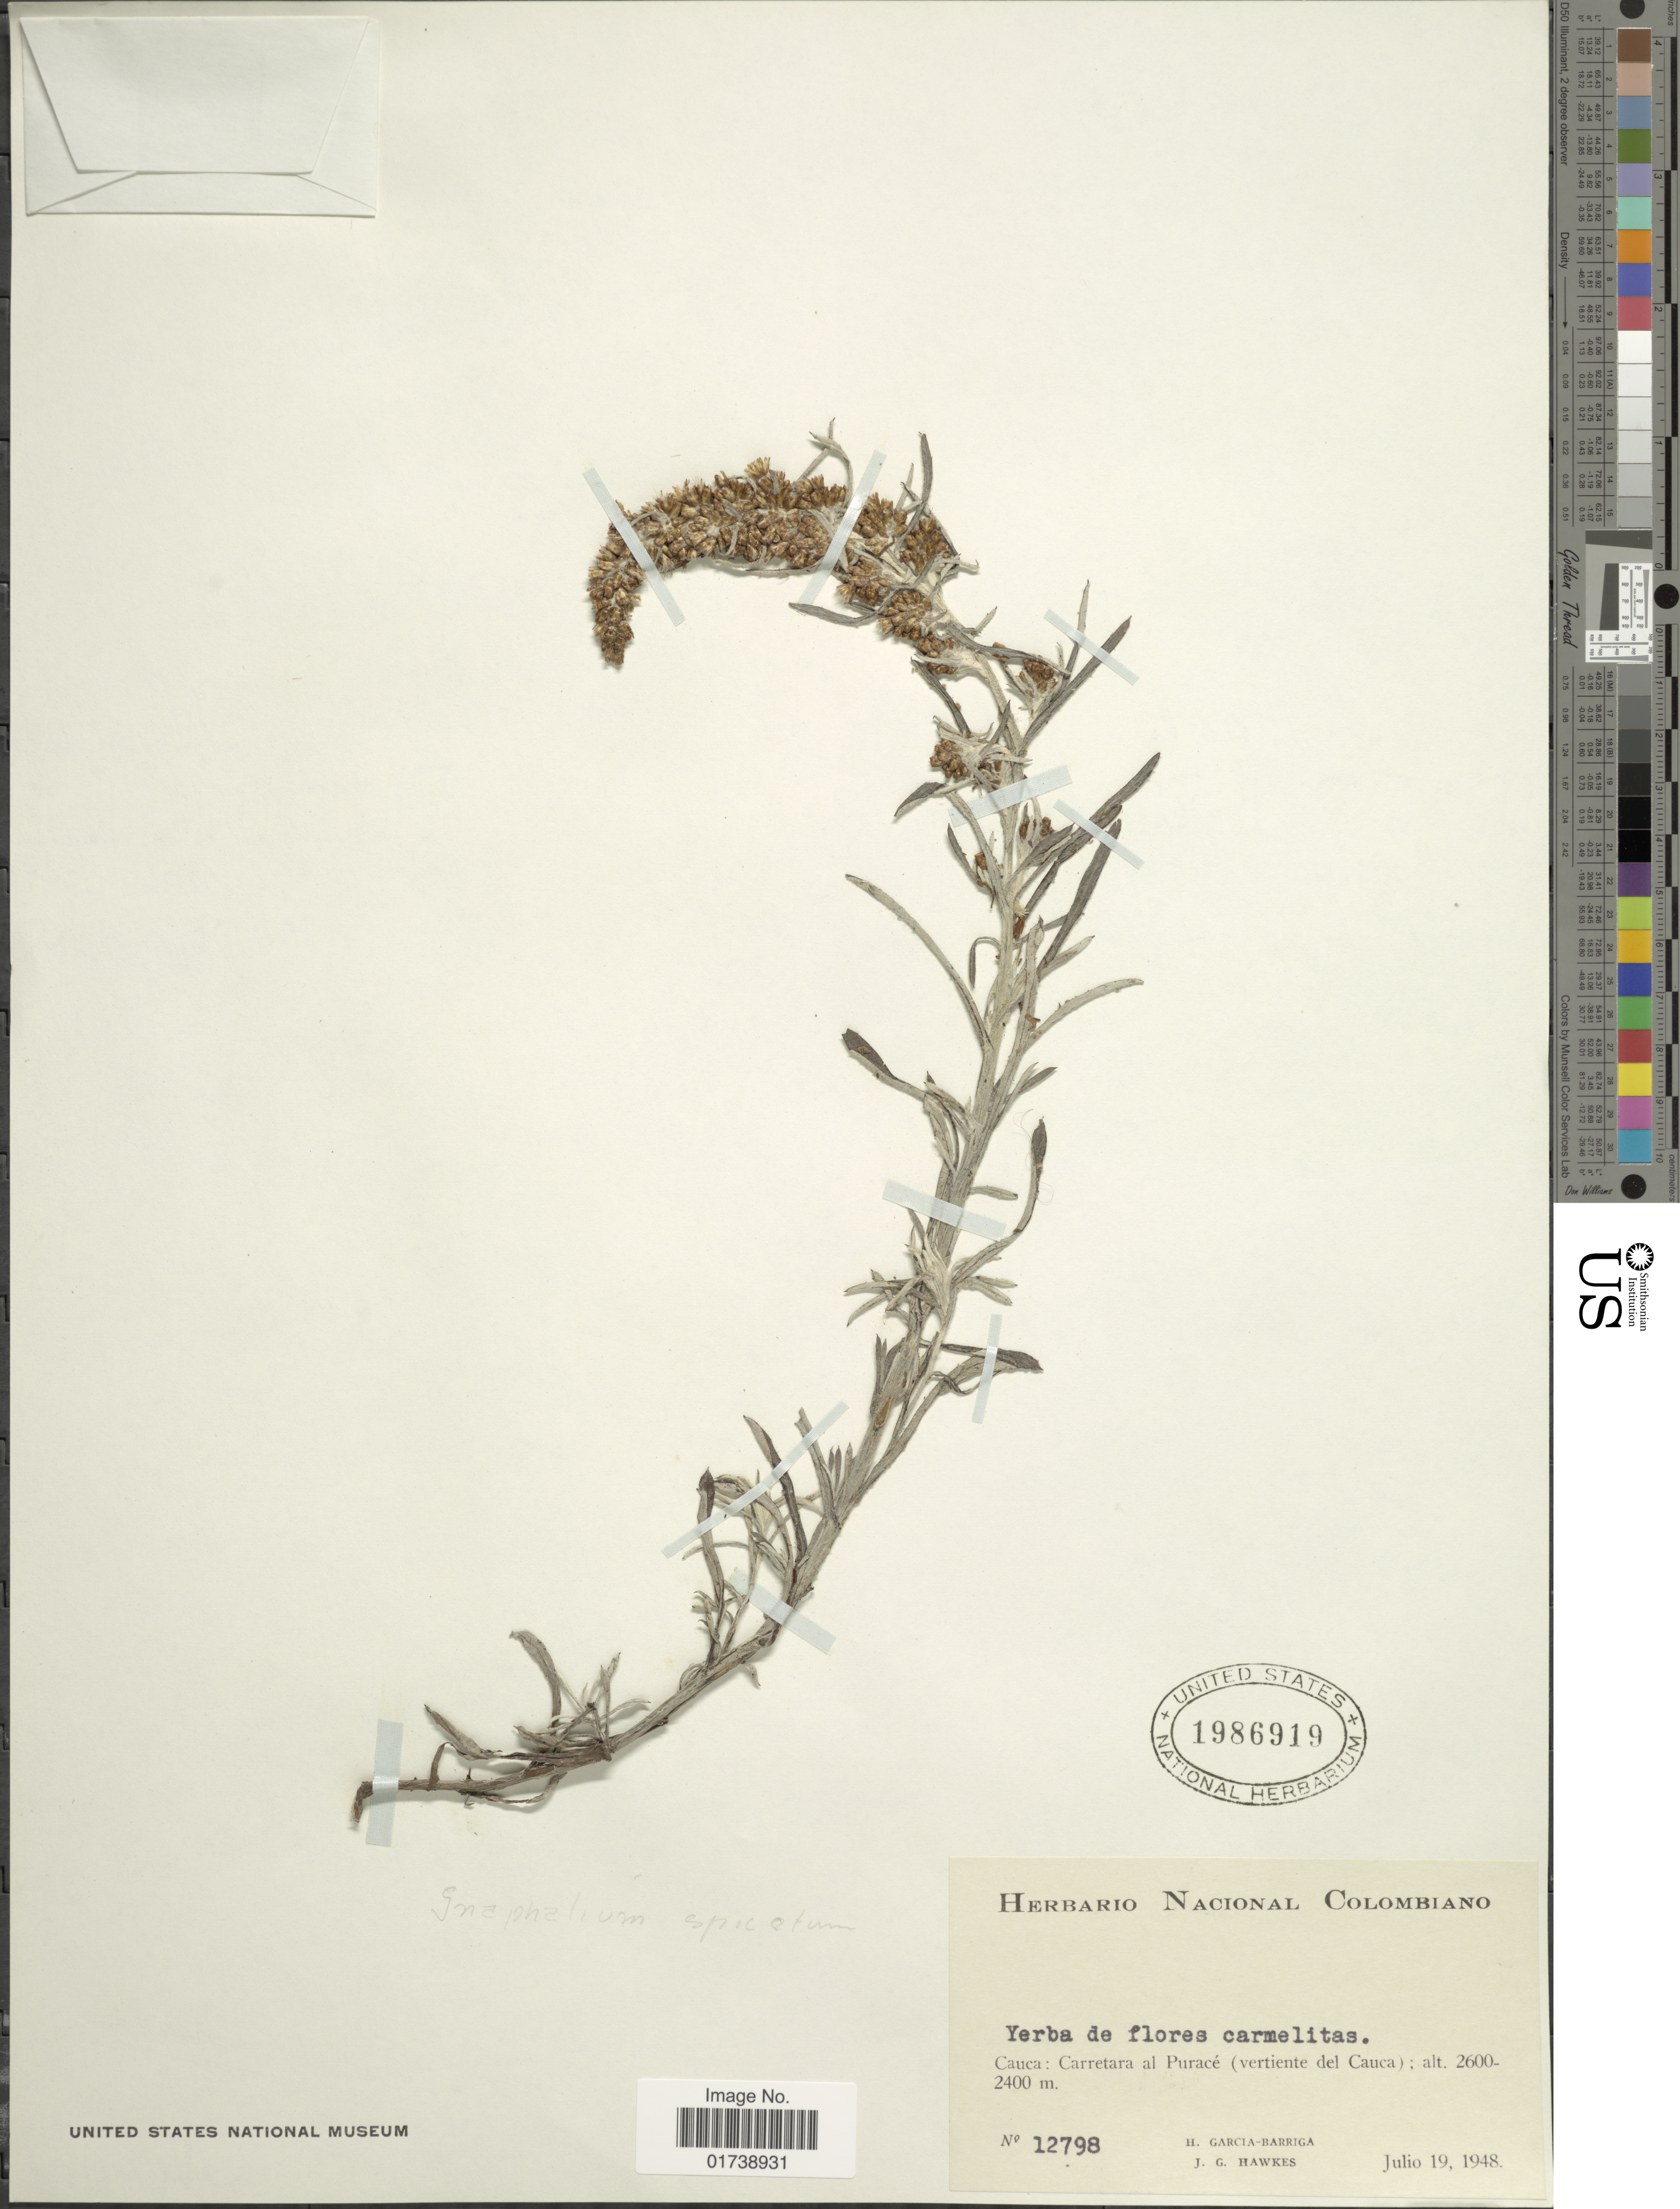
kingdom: Plantae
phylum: Tracheophyta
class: Magnoliopsida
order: Asterales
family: Asteraceae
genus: Gamochaeta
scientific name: Gamochaeta sp.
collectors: H. García Barriga & J. Hawkes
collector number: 12798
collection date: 1948-07-19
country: Colombia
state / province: Cauca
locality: Carretara al Purace (vertiente del Cauca)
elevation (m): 2400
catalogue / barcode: US 1986919